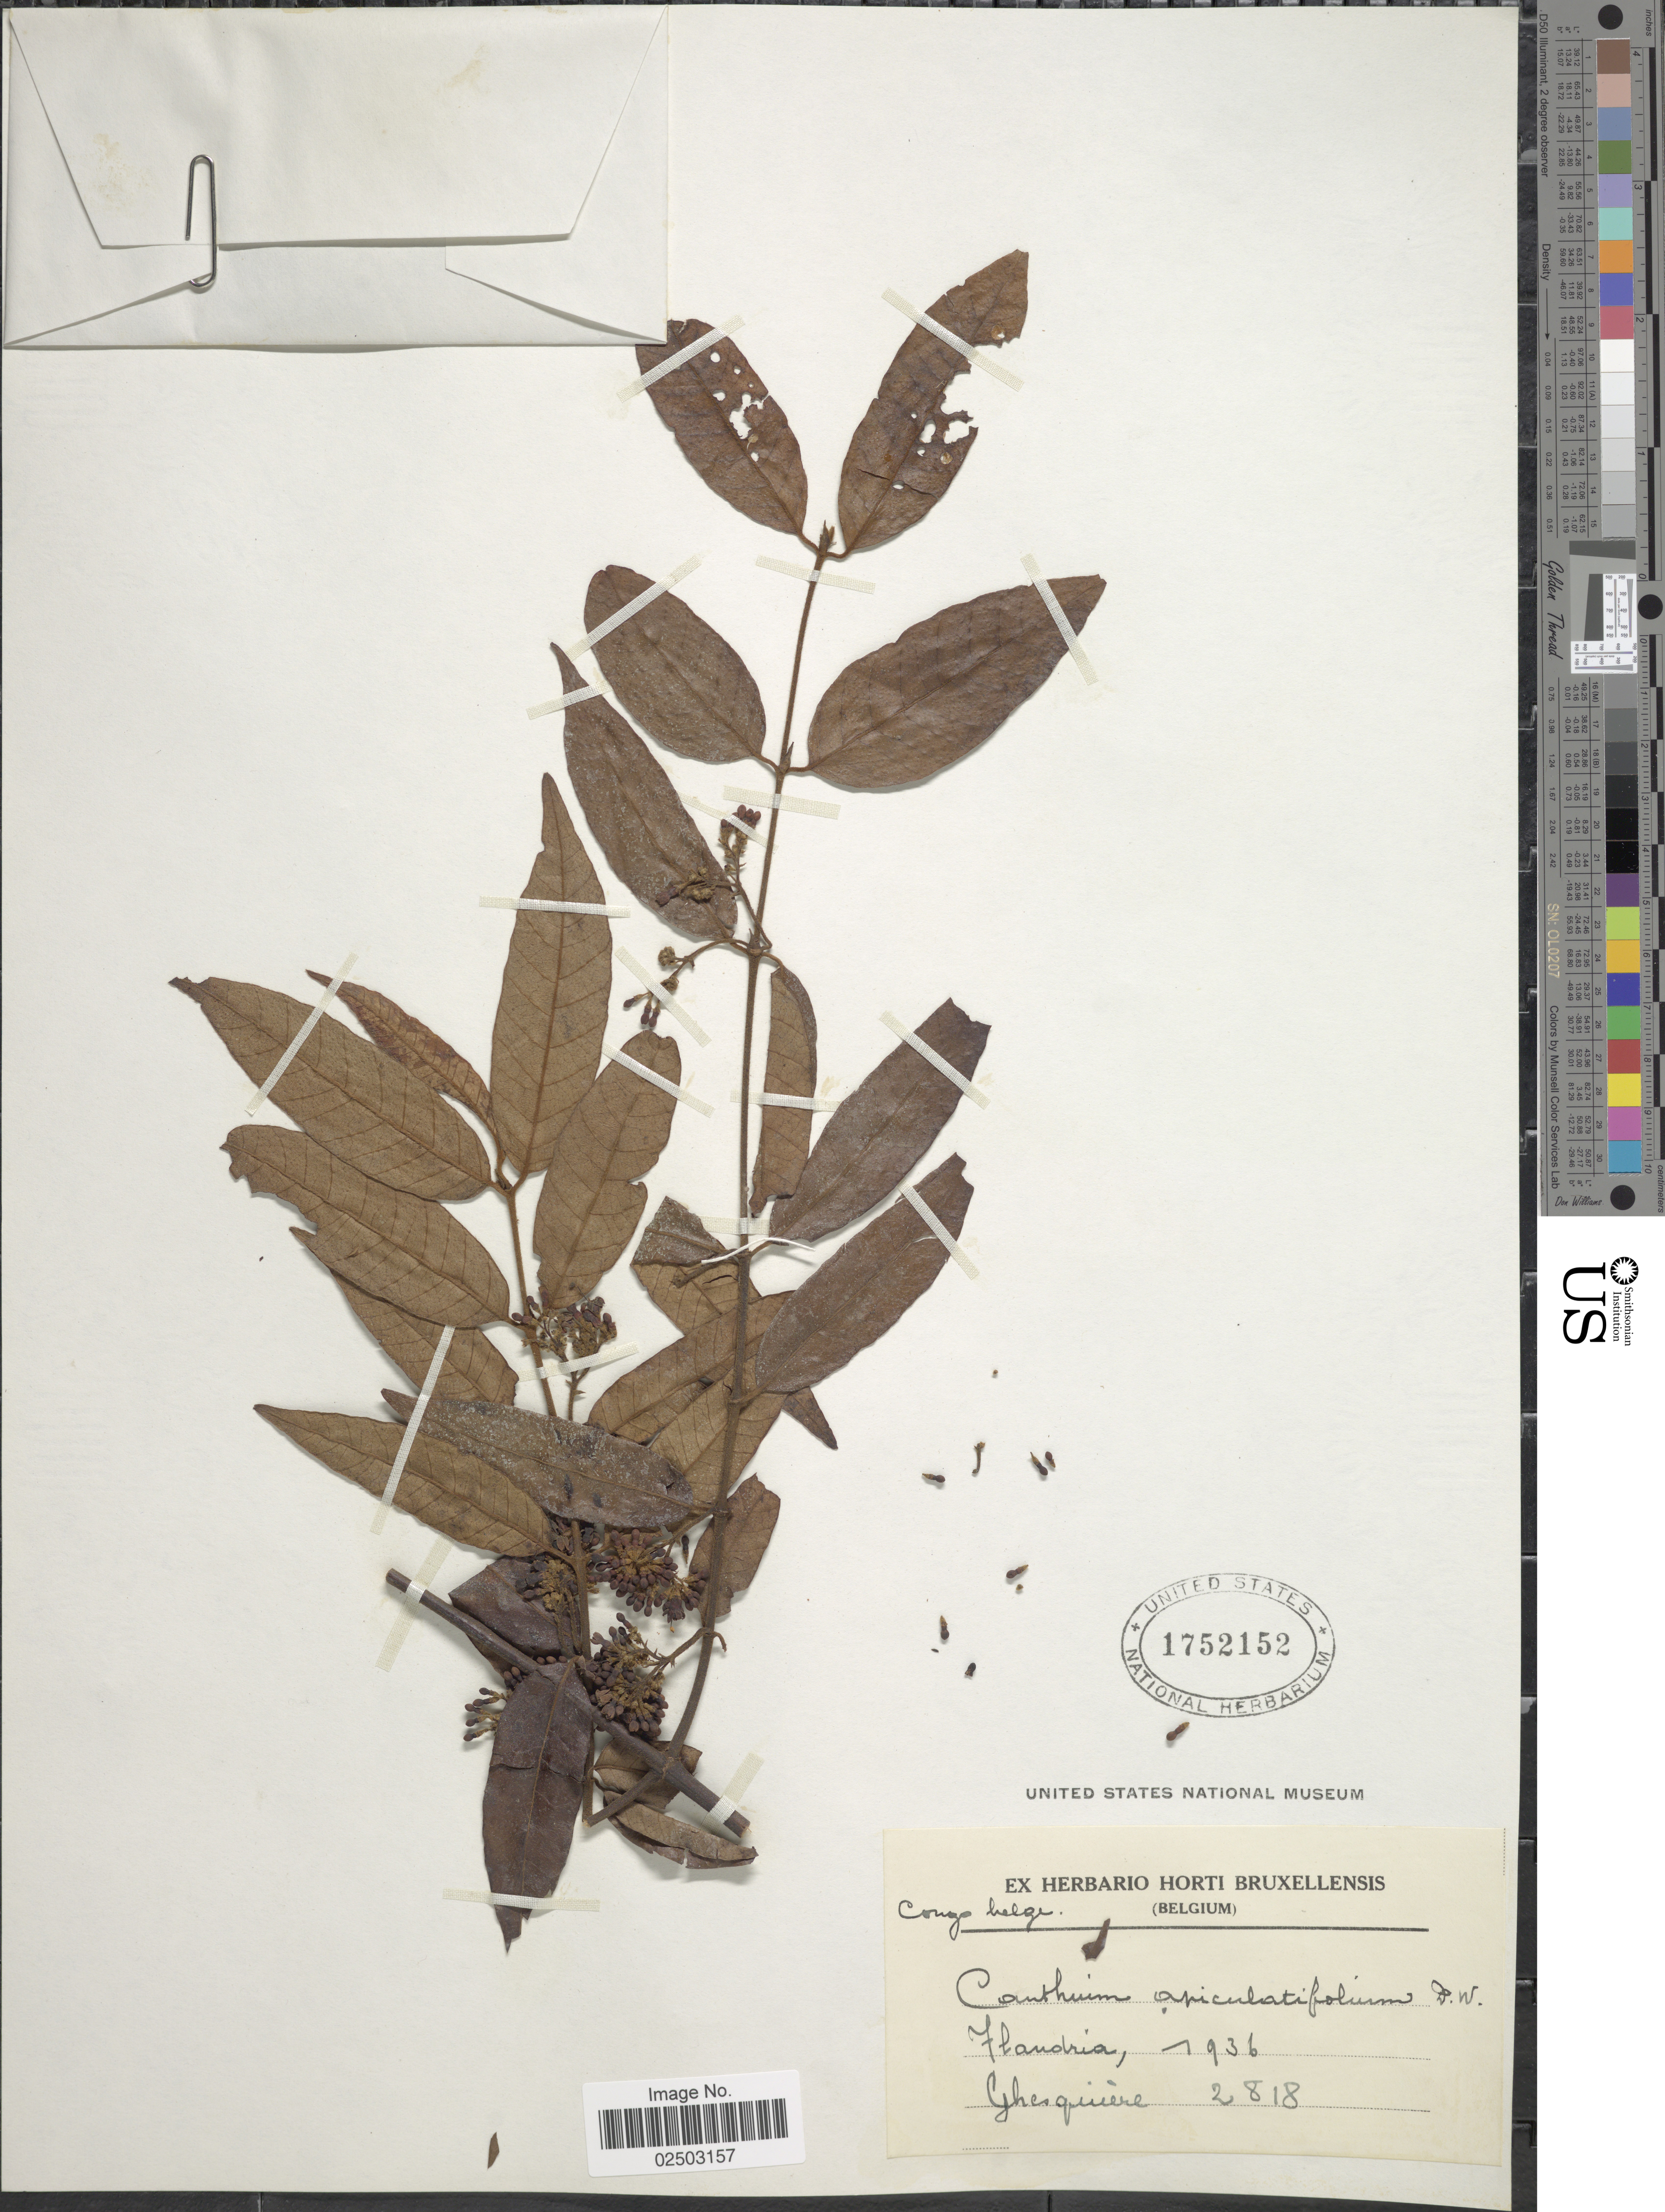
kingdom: Plantae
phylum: Tracheophyta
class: Magnoliopsida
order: Gentianales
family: Rubiaceae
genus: Canthium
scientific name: Canthium apiculatifolium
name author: (De Wild.) Robyns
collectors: Ghesquière.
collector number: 2818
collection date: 1936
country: Congo, Democratic Republic of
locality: Congo Belge, Flandria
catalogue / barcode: US 1752152